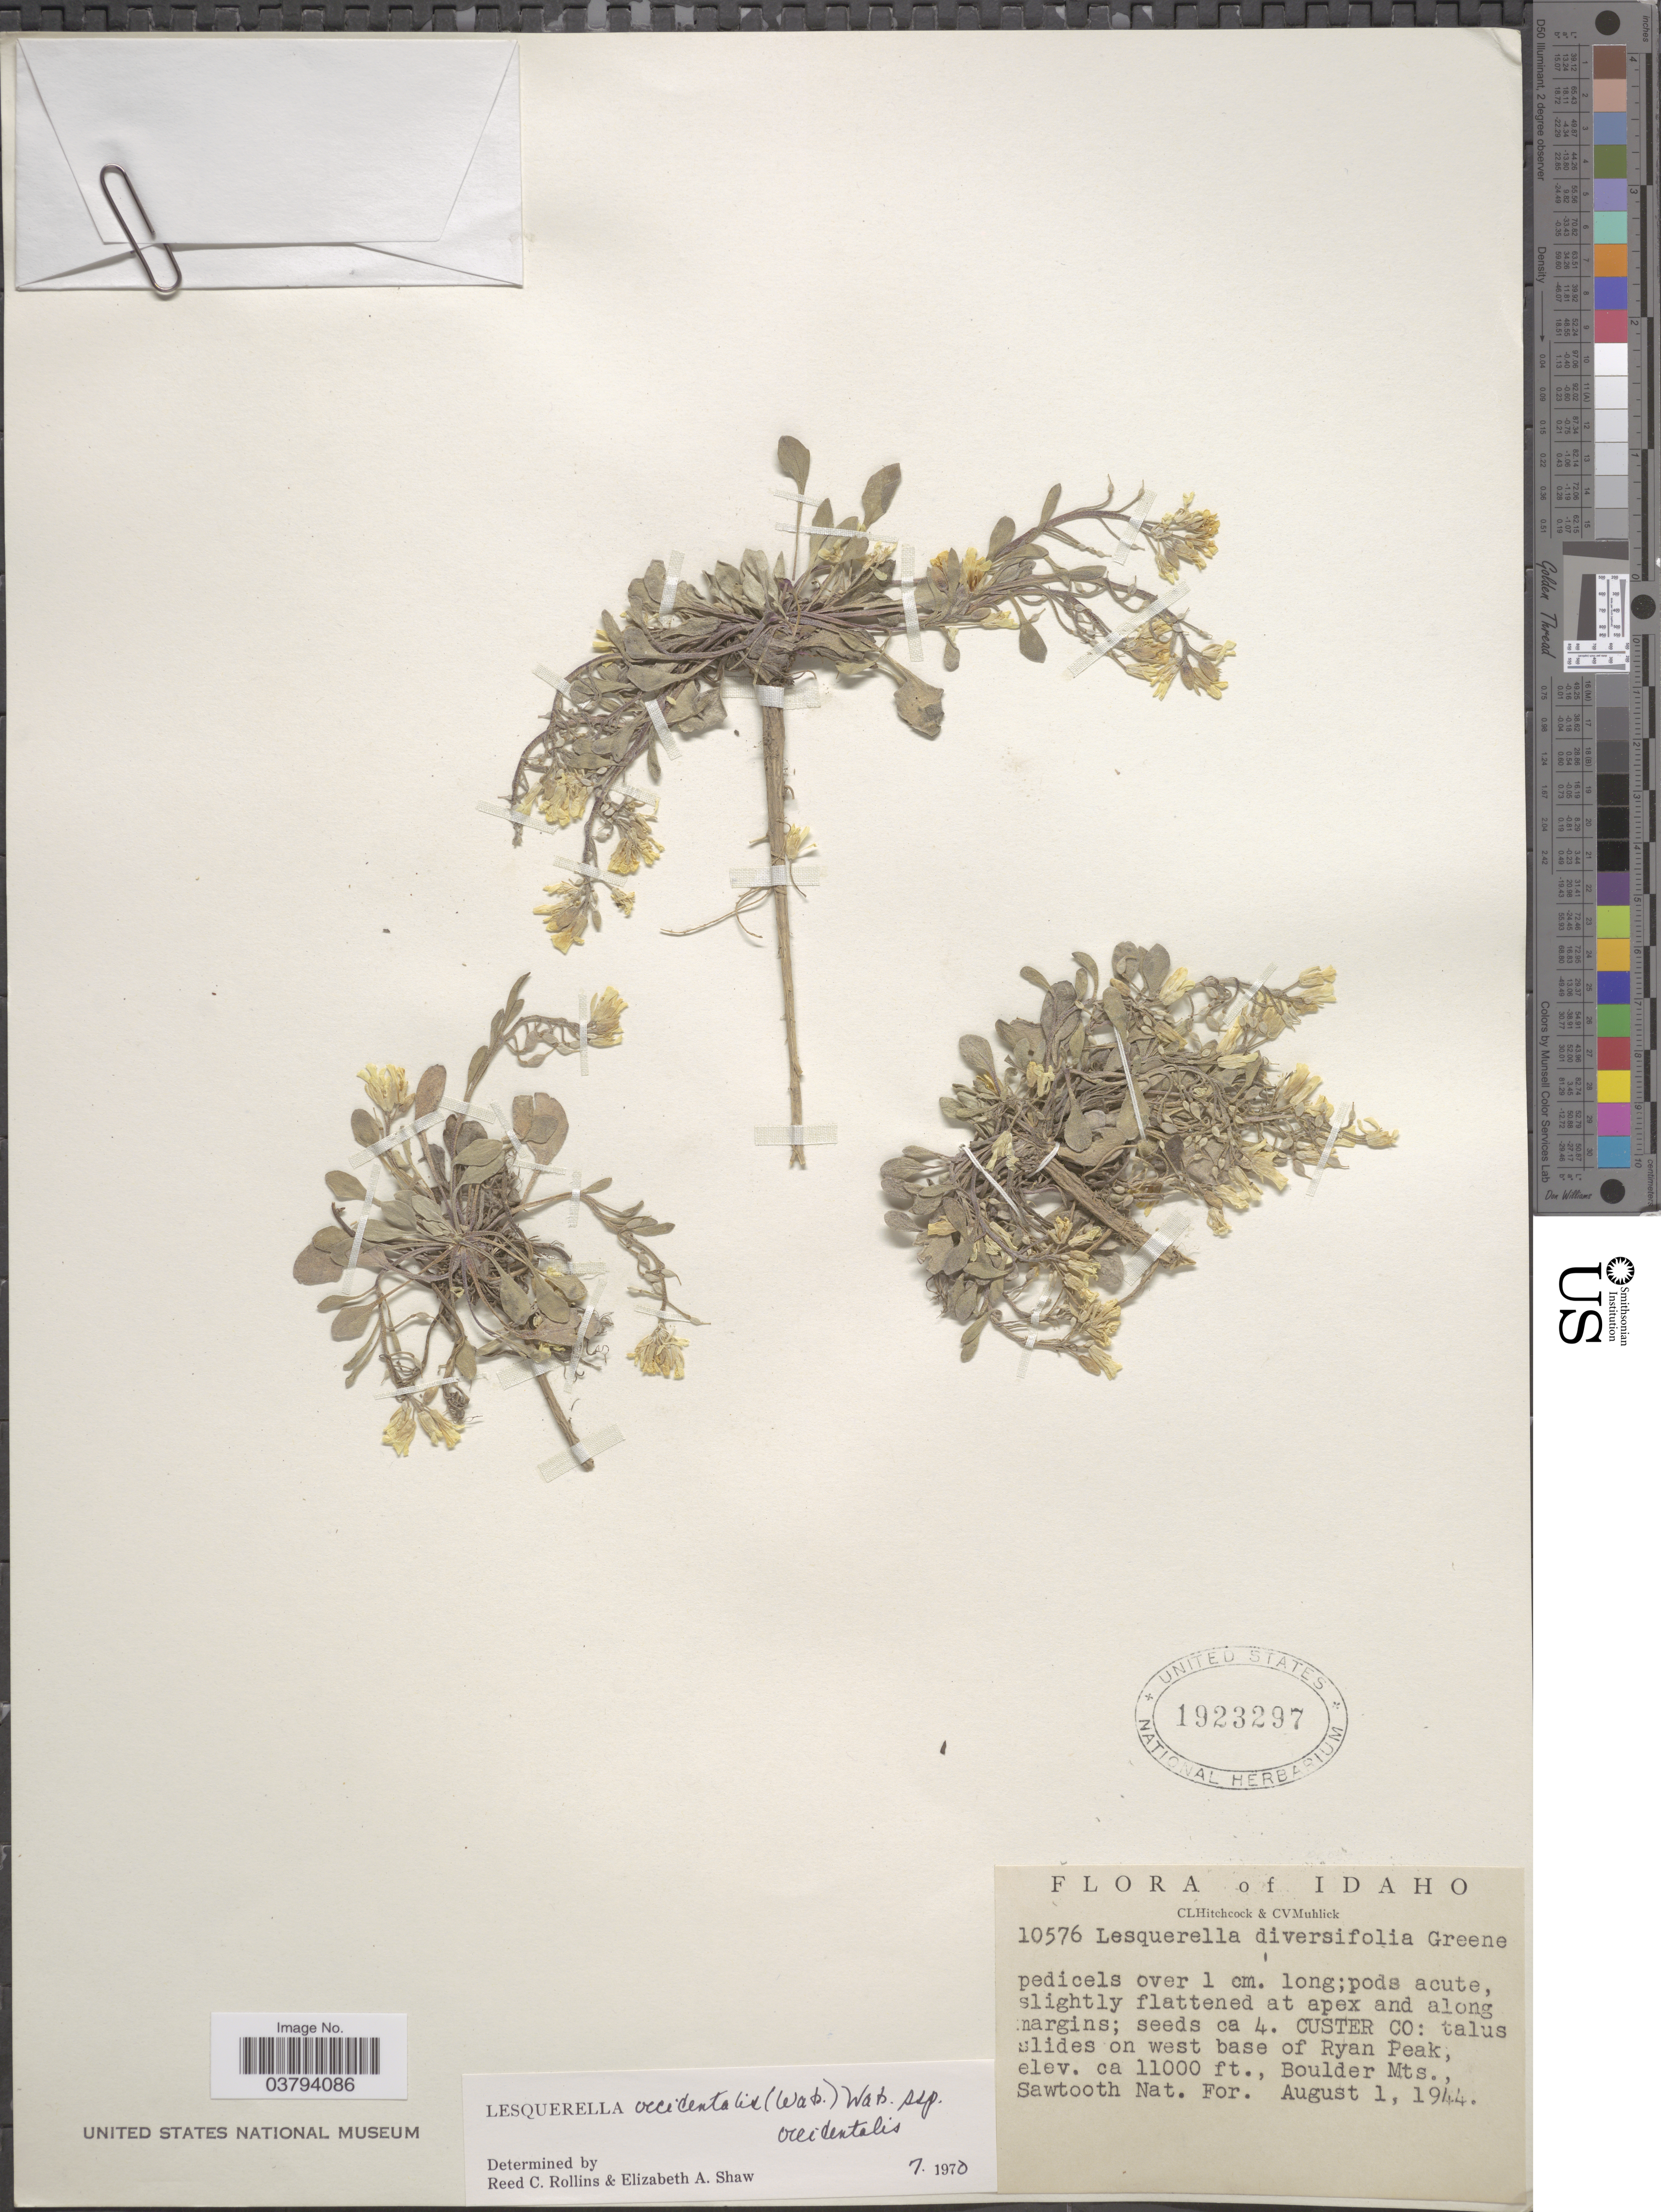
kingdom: Plantae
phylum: Tracheophyta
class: Magnoliopsida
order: Brassicales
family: Brassicaceae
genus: Lesquerella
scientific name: Lesquerella occidentalis var. occidentalis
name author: S. Watson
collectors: C. L. Hitchcock & C. V. Muhlick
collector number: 10576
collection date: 1944-08-01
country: United States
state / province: Idaho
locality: Custer Co: talus slides on west base of Ryan Peak, Boulder Mts., Sawtooth Nat. For.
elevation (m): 3353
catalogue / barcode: US 1923297